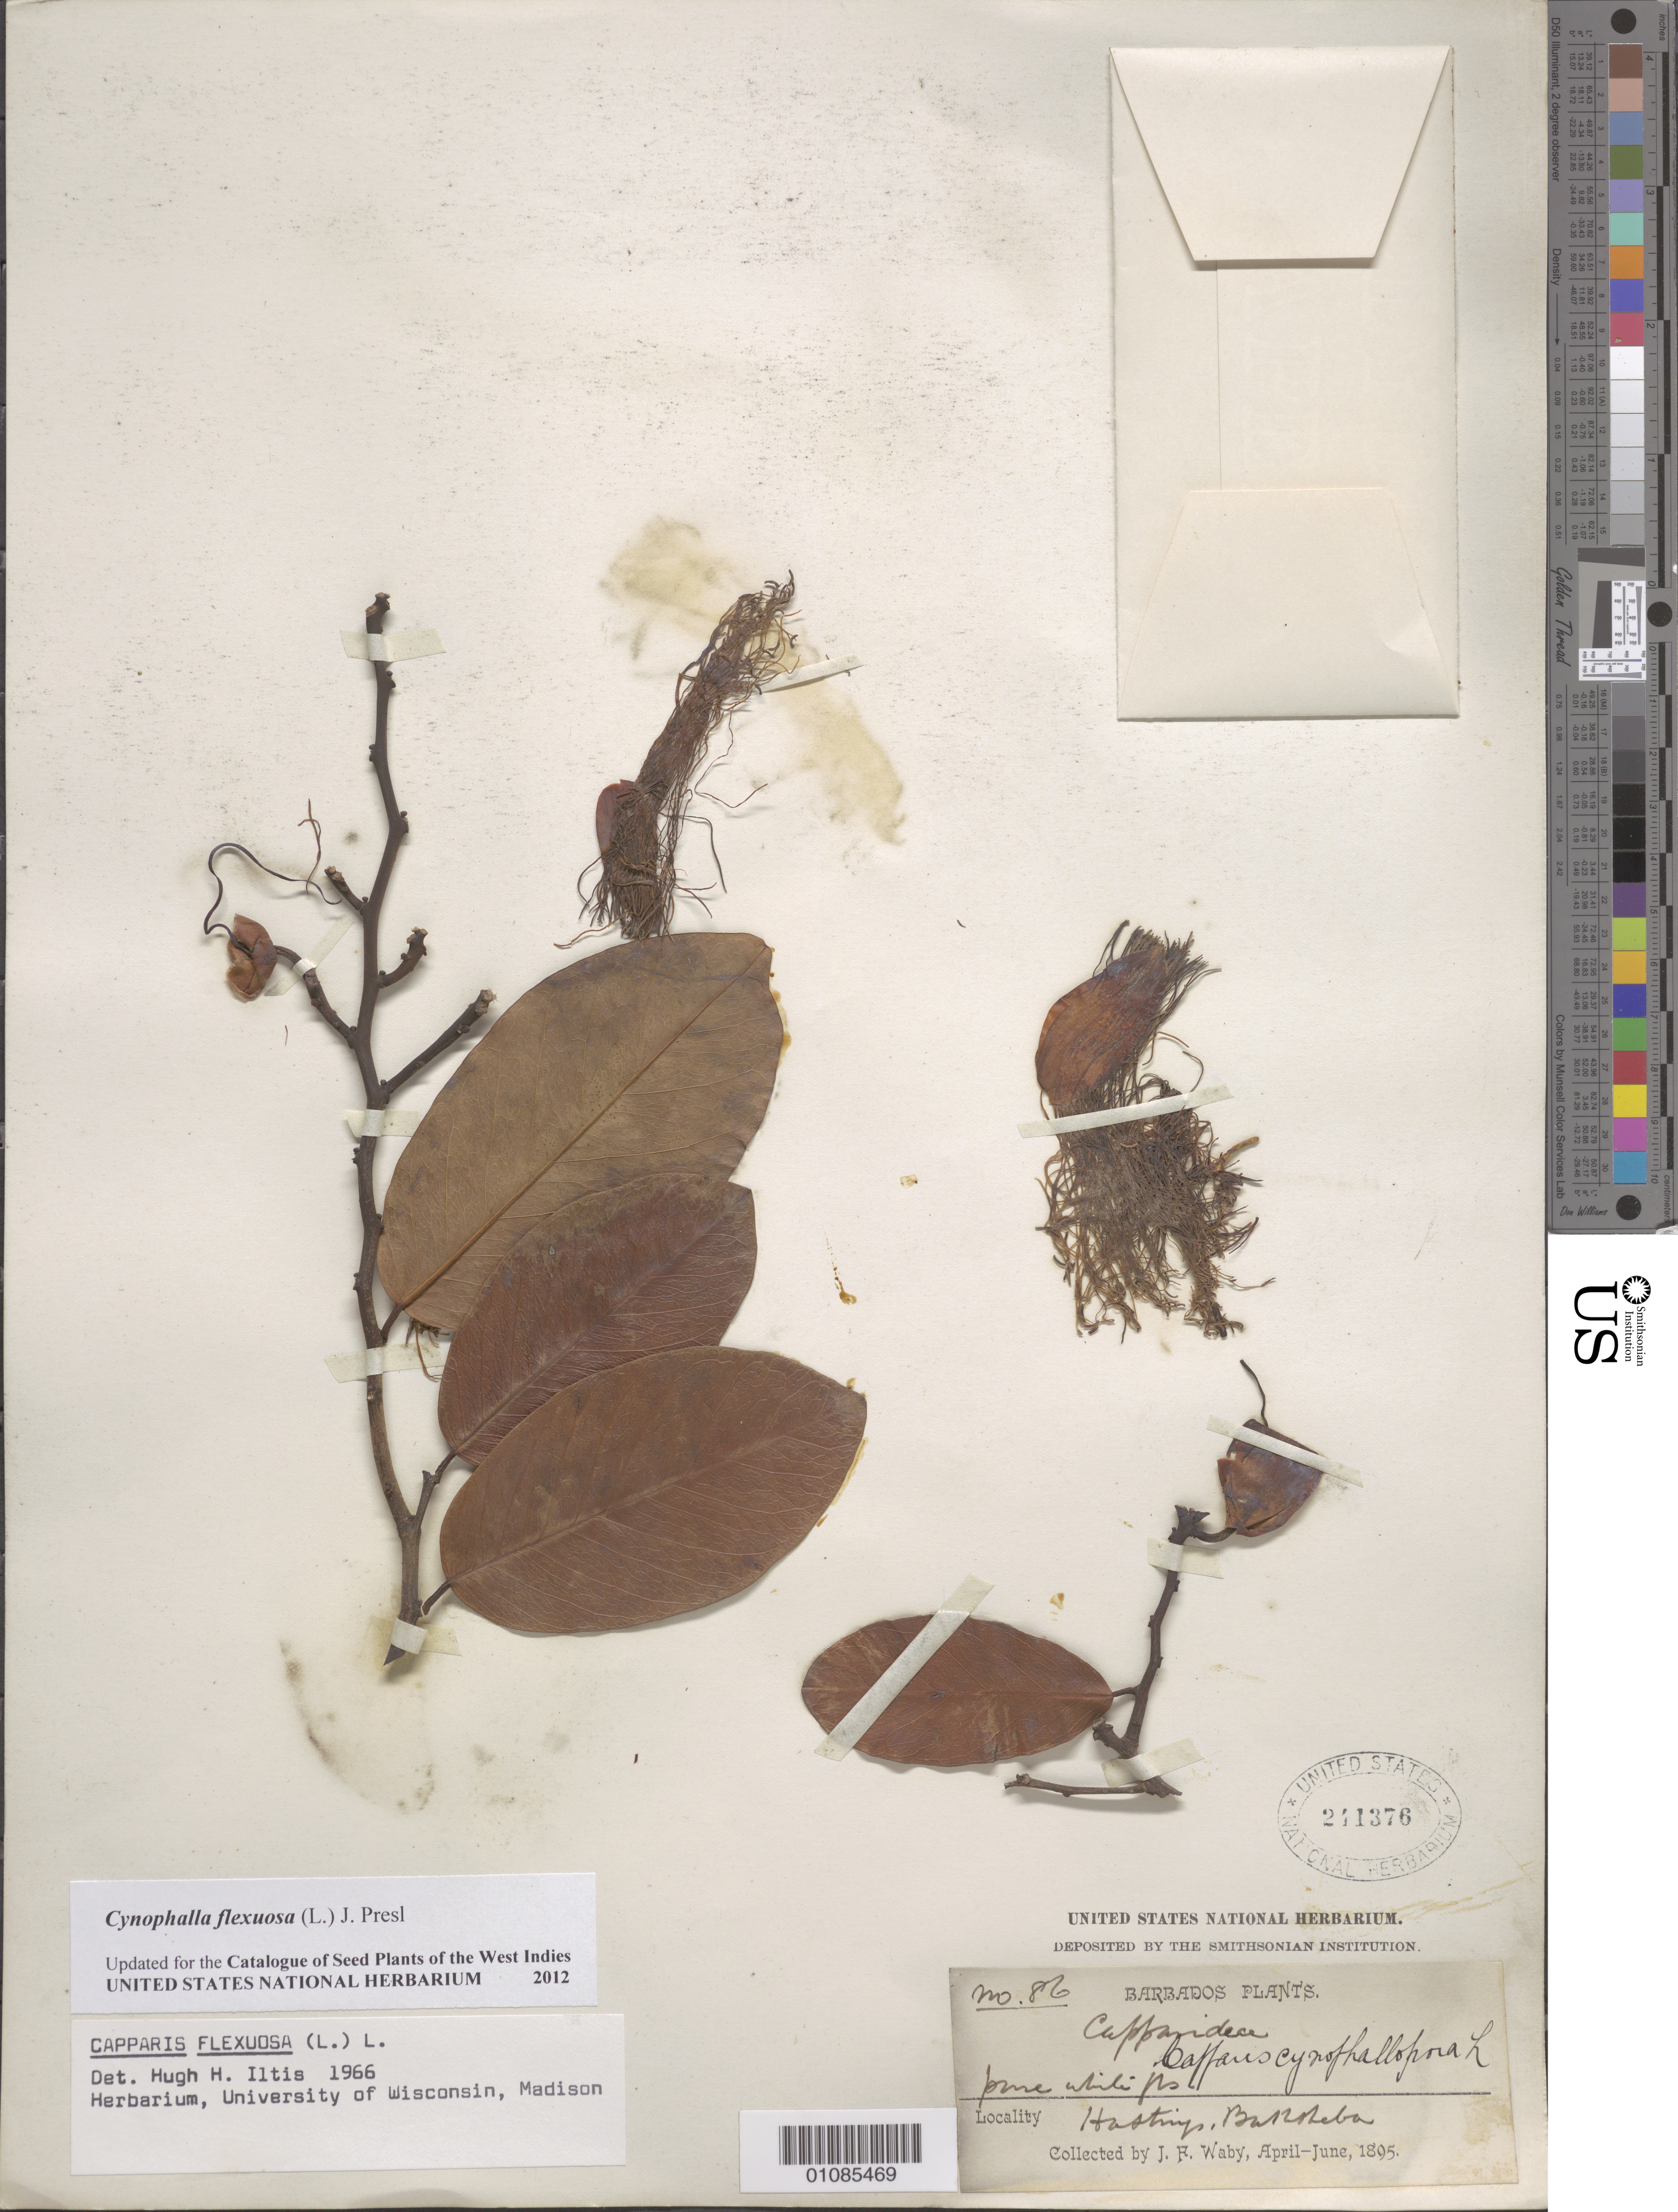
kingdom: Plantae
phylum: Tracheophyta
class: Magnoliopsida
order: Brassicales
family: Capparaceae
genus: Cynophalla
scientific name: Cynophalla flexuosa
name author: (L.) J. Presl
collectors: J. Waby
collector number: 86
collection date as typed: Apr 1895 to -- Jun 1895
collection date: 1895-04/1895-06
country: Barbados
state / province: Saint Michael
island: Barbados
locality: Hastings.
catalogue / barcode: US 211376